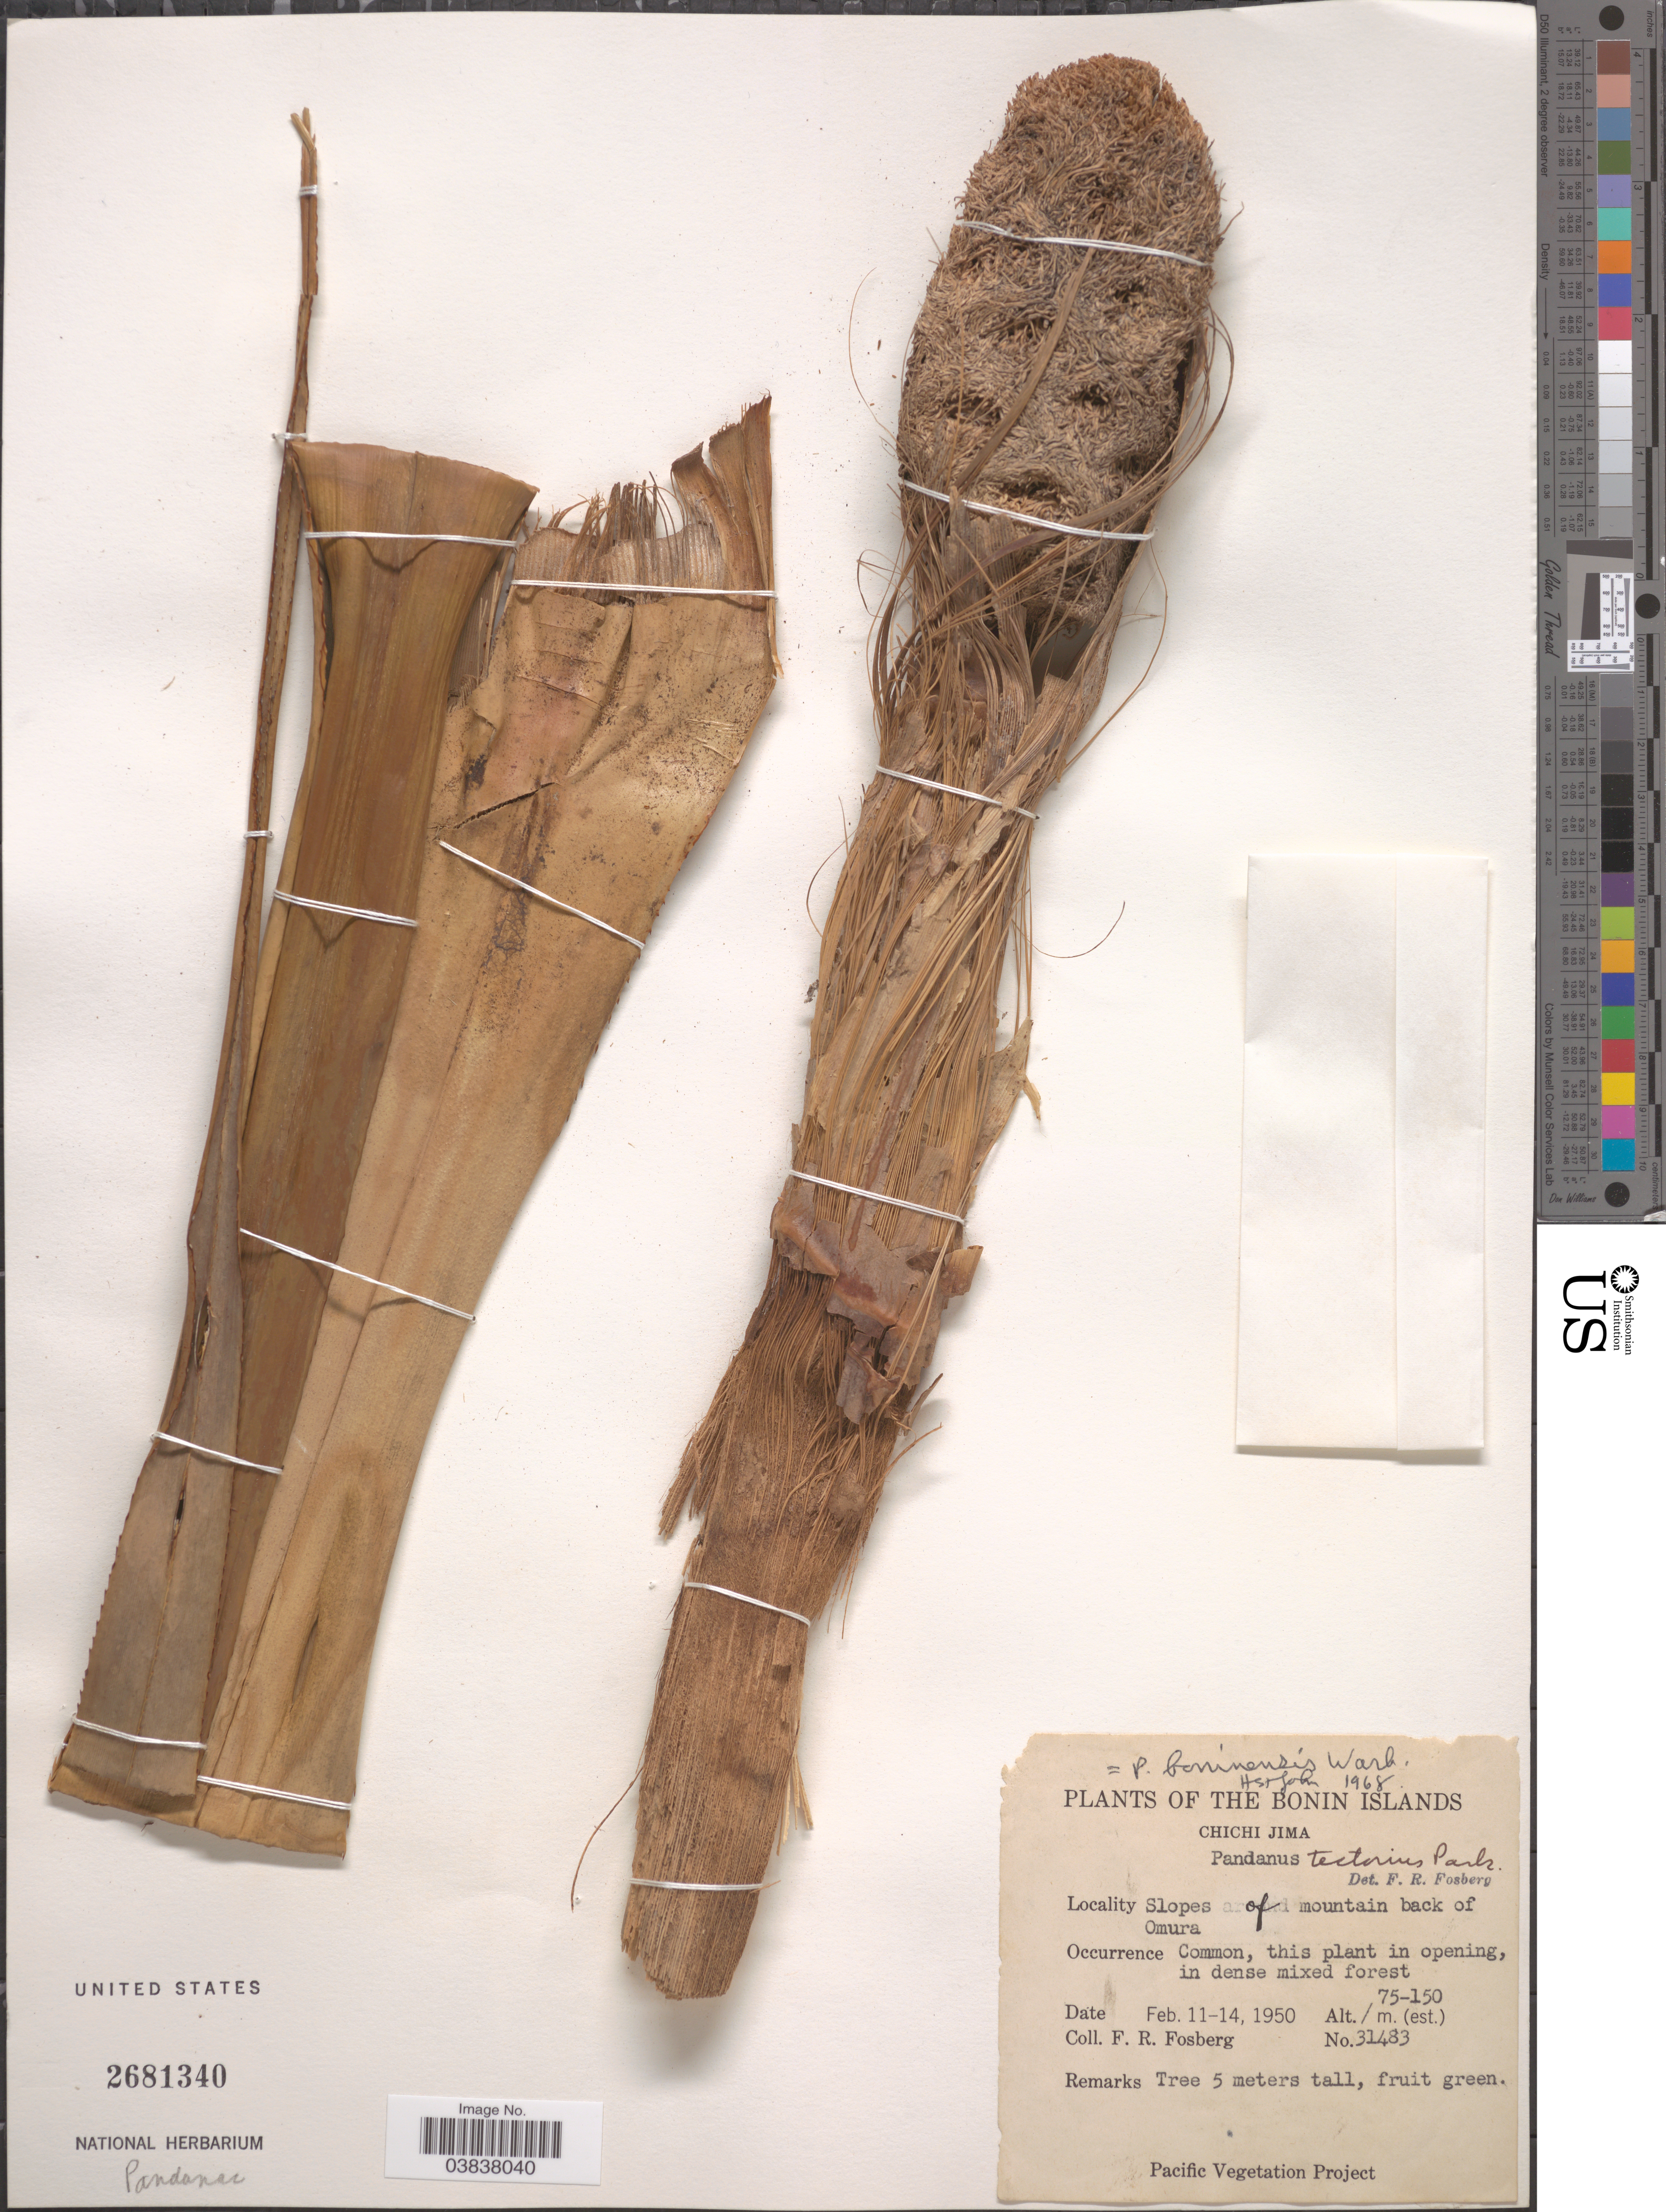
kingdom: Plantae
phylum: Tracheophyta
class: Liliopsida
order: Pandanales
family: Pandanaceae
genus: Pandanus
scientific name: Pandanus boninensis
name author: Warb.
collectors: F. R. Fosberg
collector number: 31483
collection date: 1950-02-11/1950-02-14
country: Japan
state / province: Tokyo, Federal City of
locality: The Bonin Islands. Chichi Jima. Slopes of mountain back of Omura.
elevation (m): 75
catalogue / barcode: US 2681340